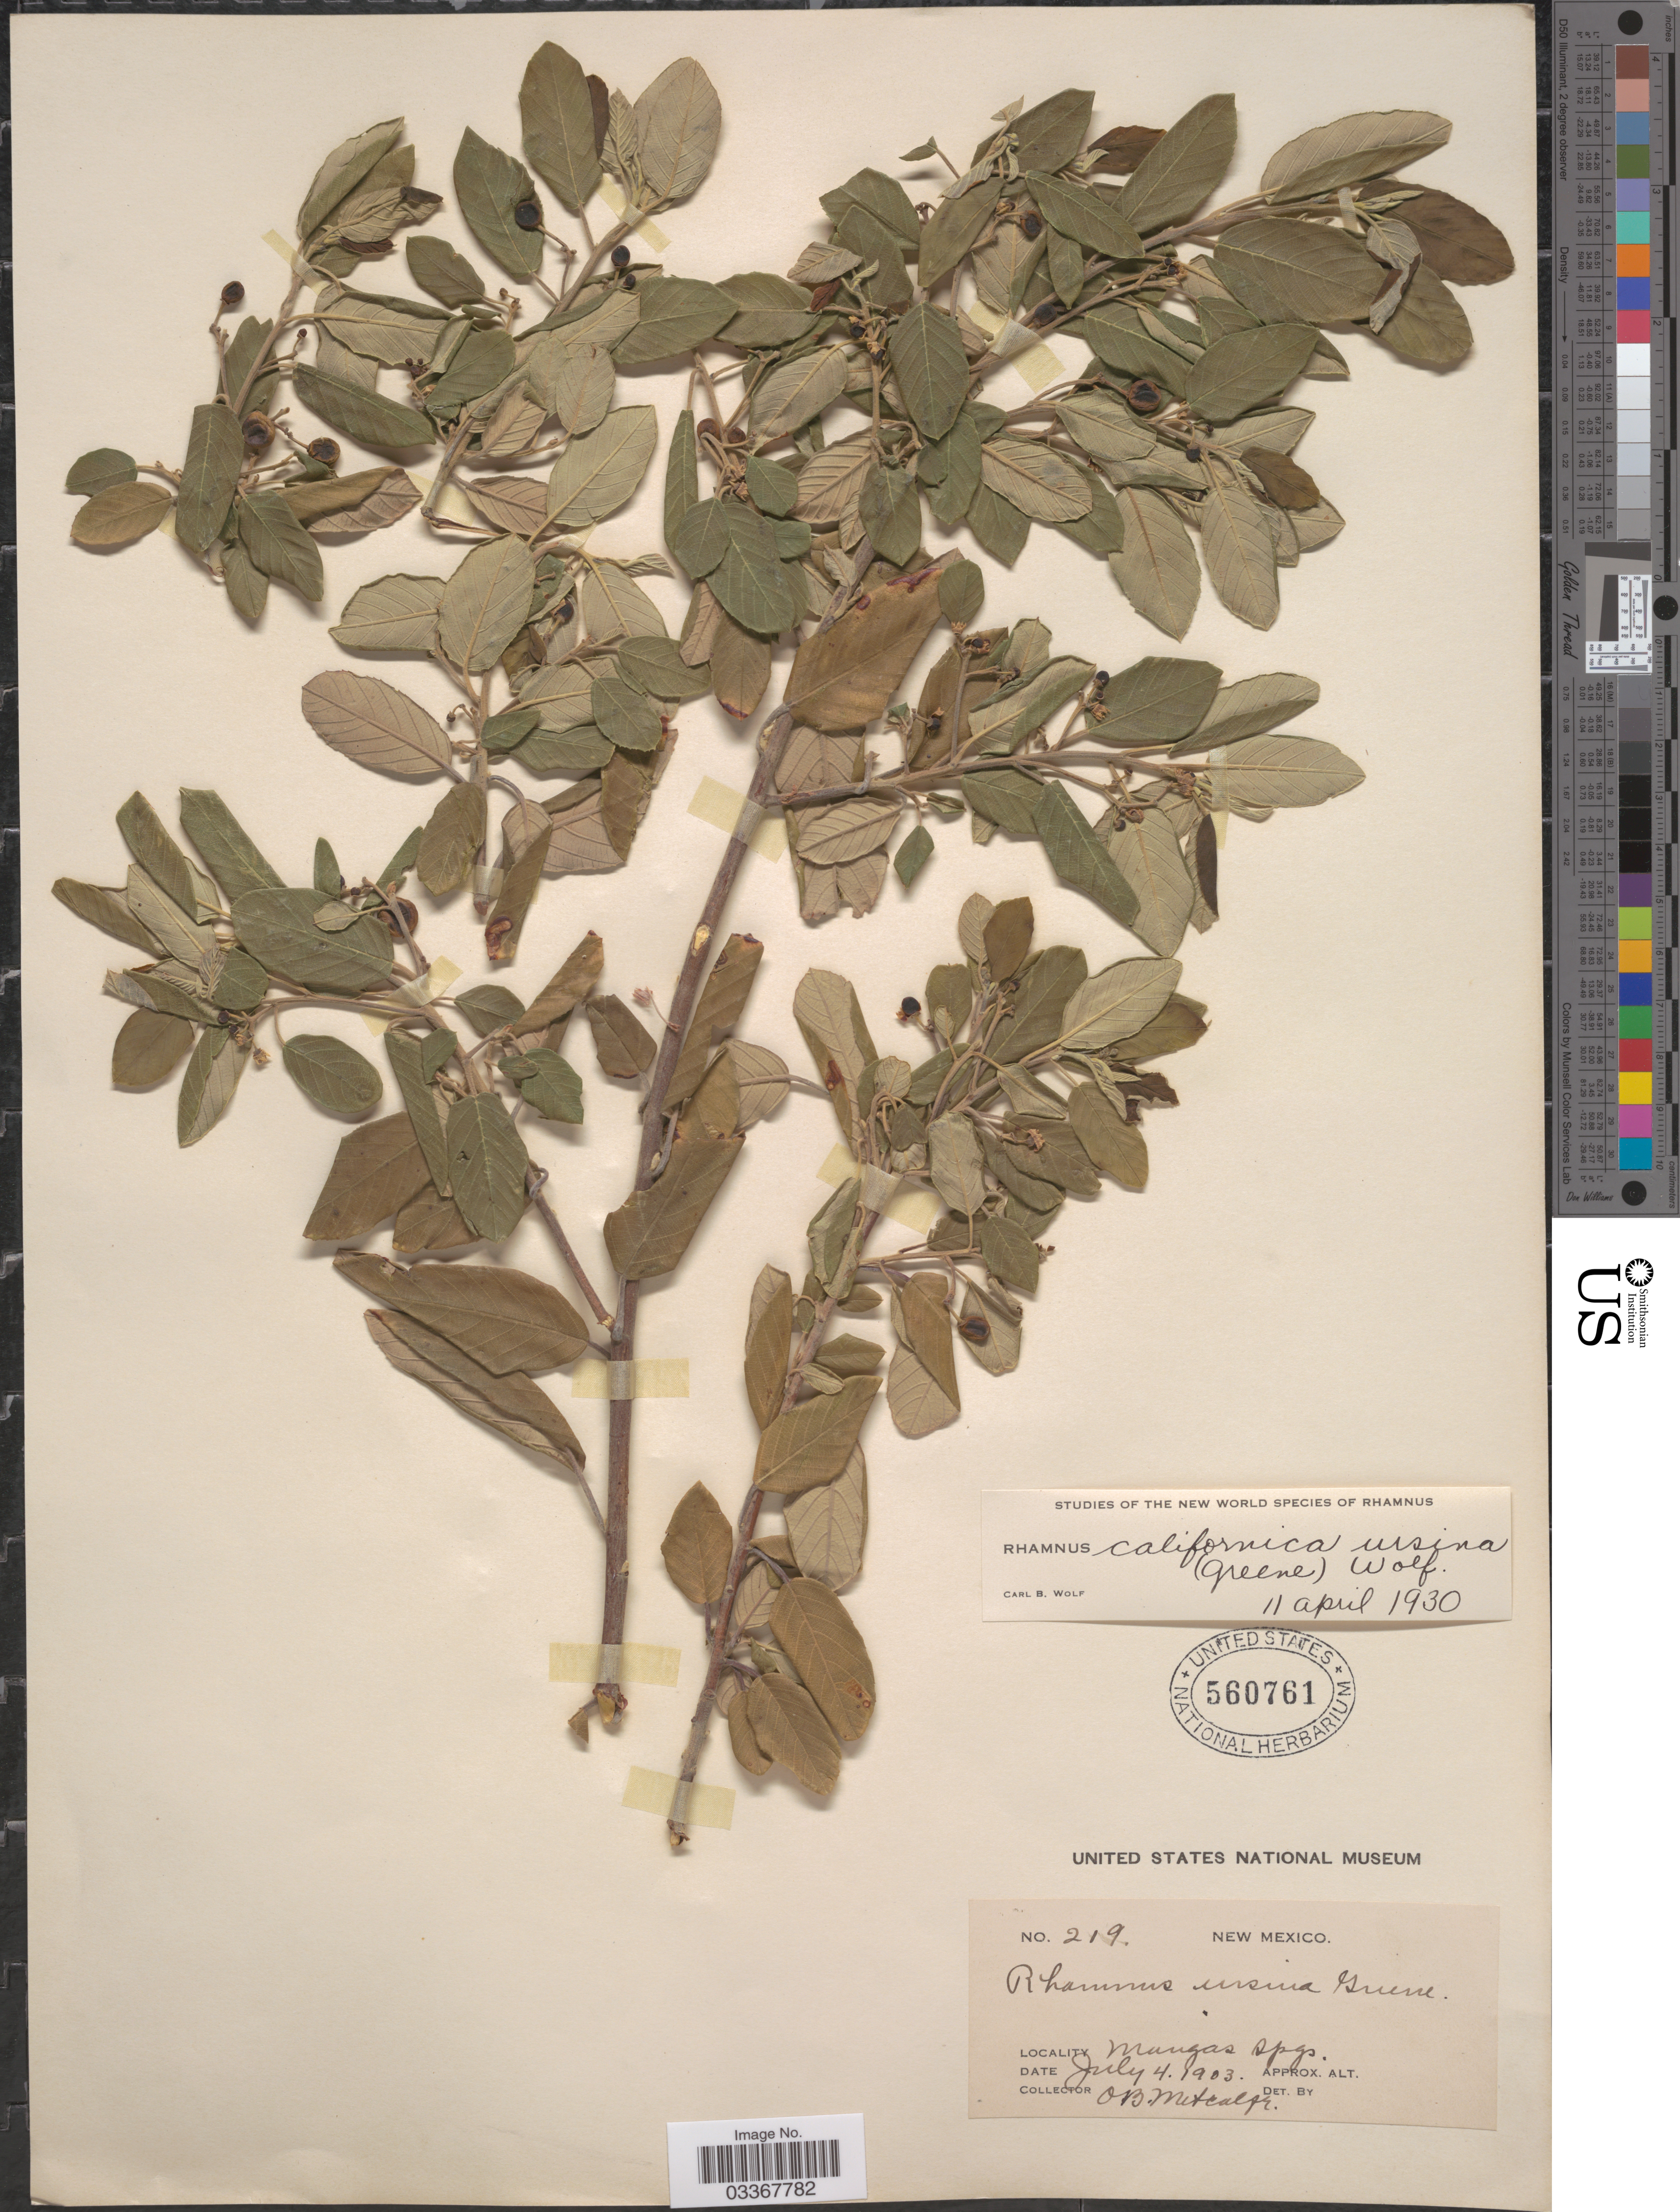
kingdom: Plantae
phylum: Tracheophyta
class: Magnoliopsida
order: Rosales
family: Rhamnaceae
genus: Frangula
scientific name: Frangula californica subsp. ursina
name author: (Greene) Kartesz & Gandhi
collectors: O. B. Metcalfe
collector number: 219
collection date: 1903-07-04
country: United States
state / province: New Mexico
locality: Mangas Spgs.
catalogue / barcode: US 560761